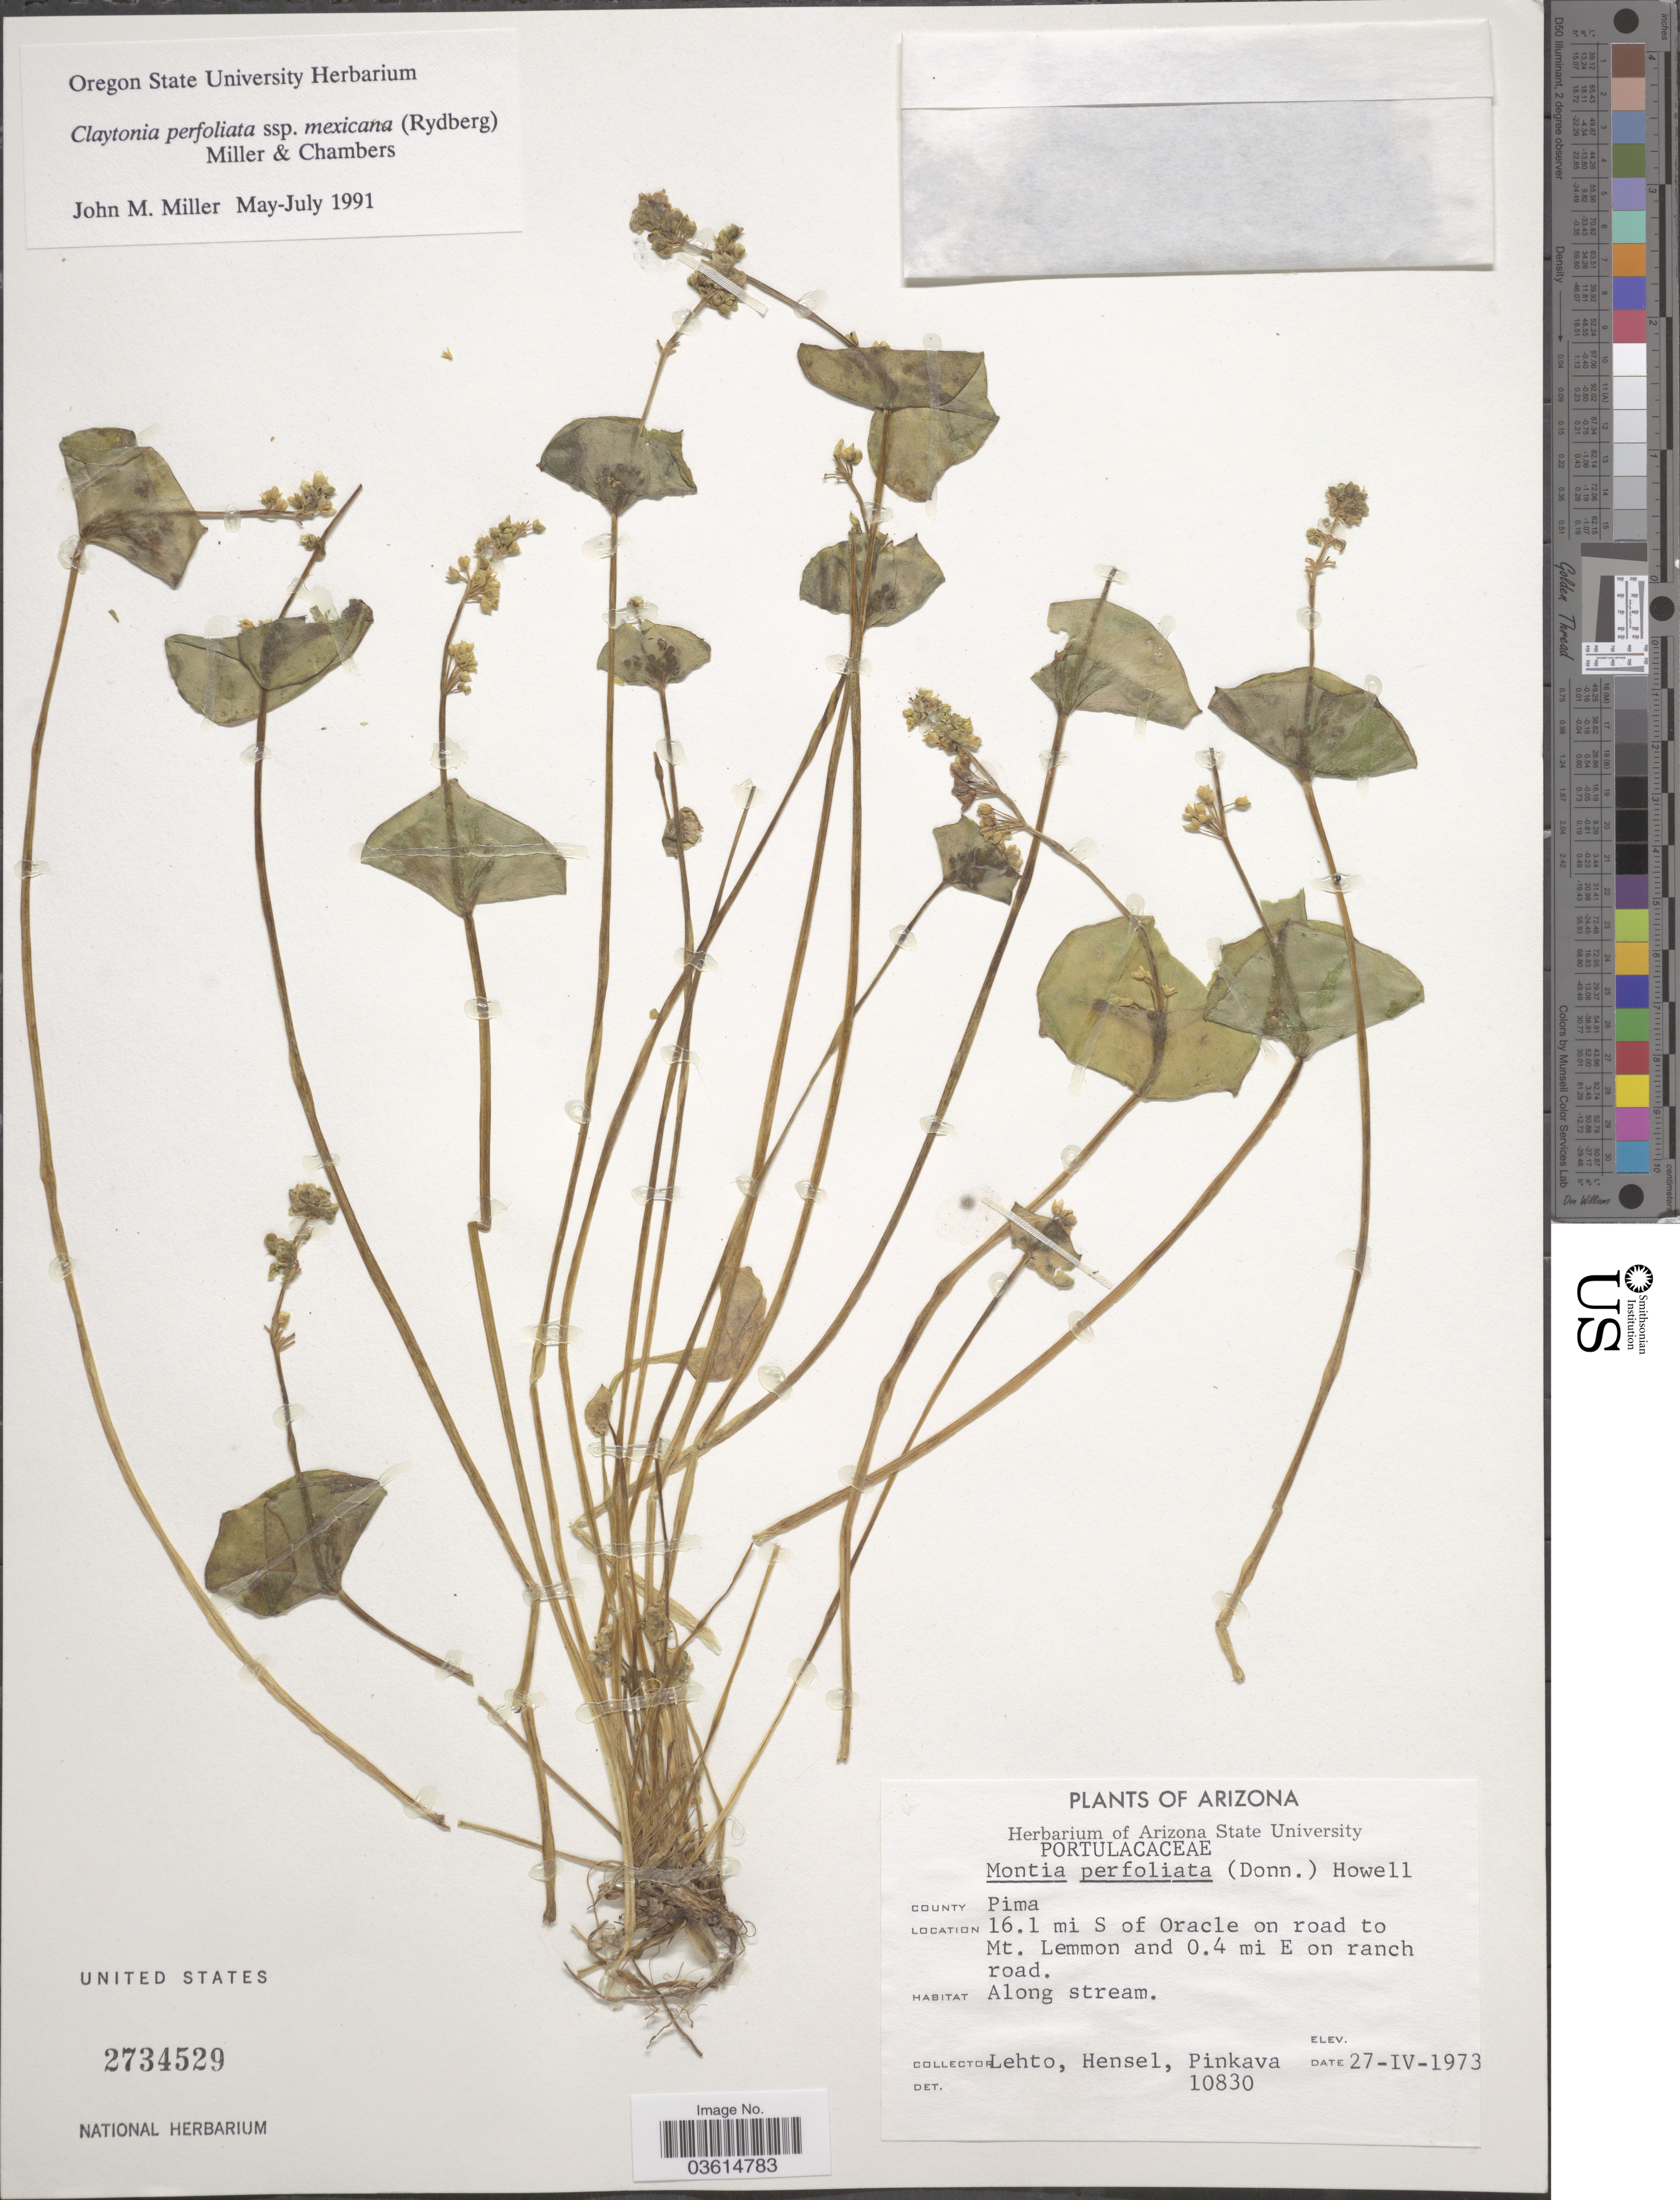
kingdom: Plantae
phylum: Tracheophyta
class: Magnoliopsida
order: Caryophyllales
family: Montiaceae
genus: Claytonia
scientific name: Claytonia perfoliata subsp. mexicana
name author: (Rydb.) Mill. & Chambers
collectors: -. Lehto, -. Hensel & -. Pinkava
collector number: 10830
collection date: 1973-04-27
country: United States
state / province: Arizona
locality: County Pima. 16.1 mi S of Oracle on road to Mt. Lemmon and 0.4 mi E on ranch road.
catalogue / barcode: US 2734529